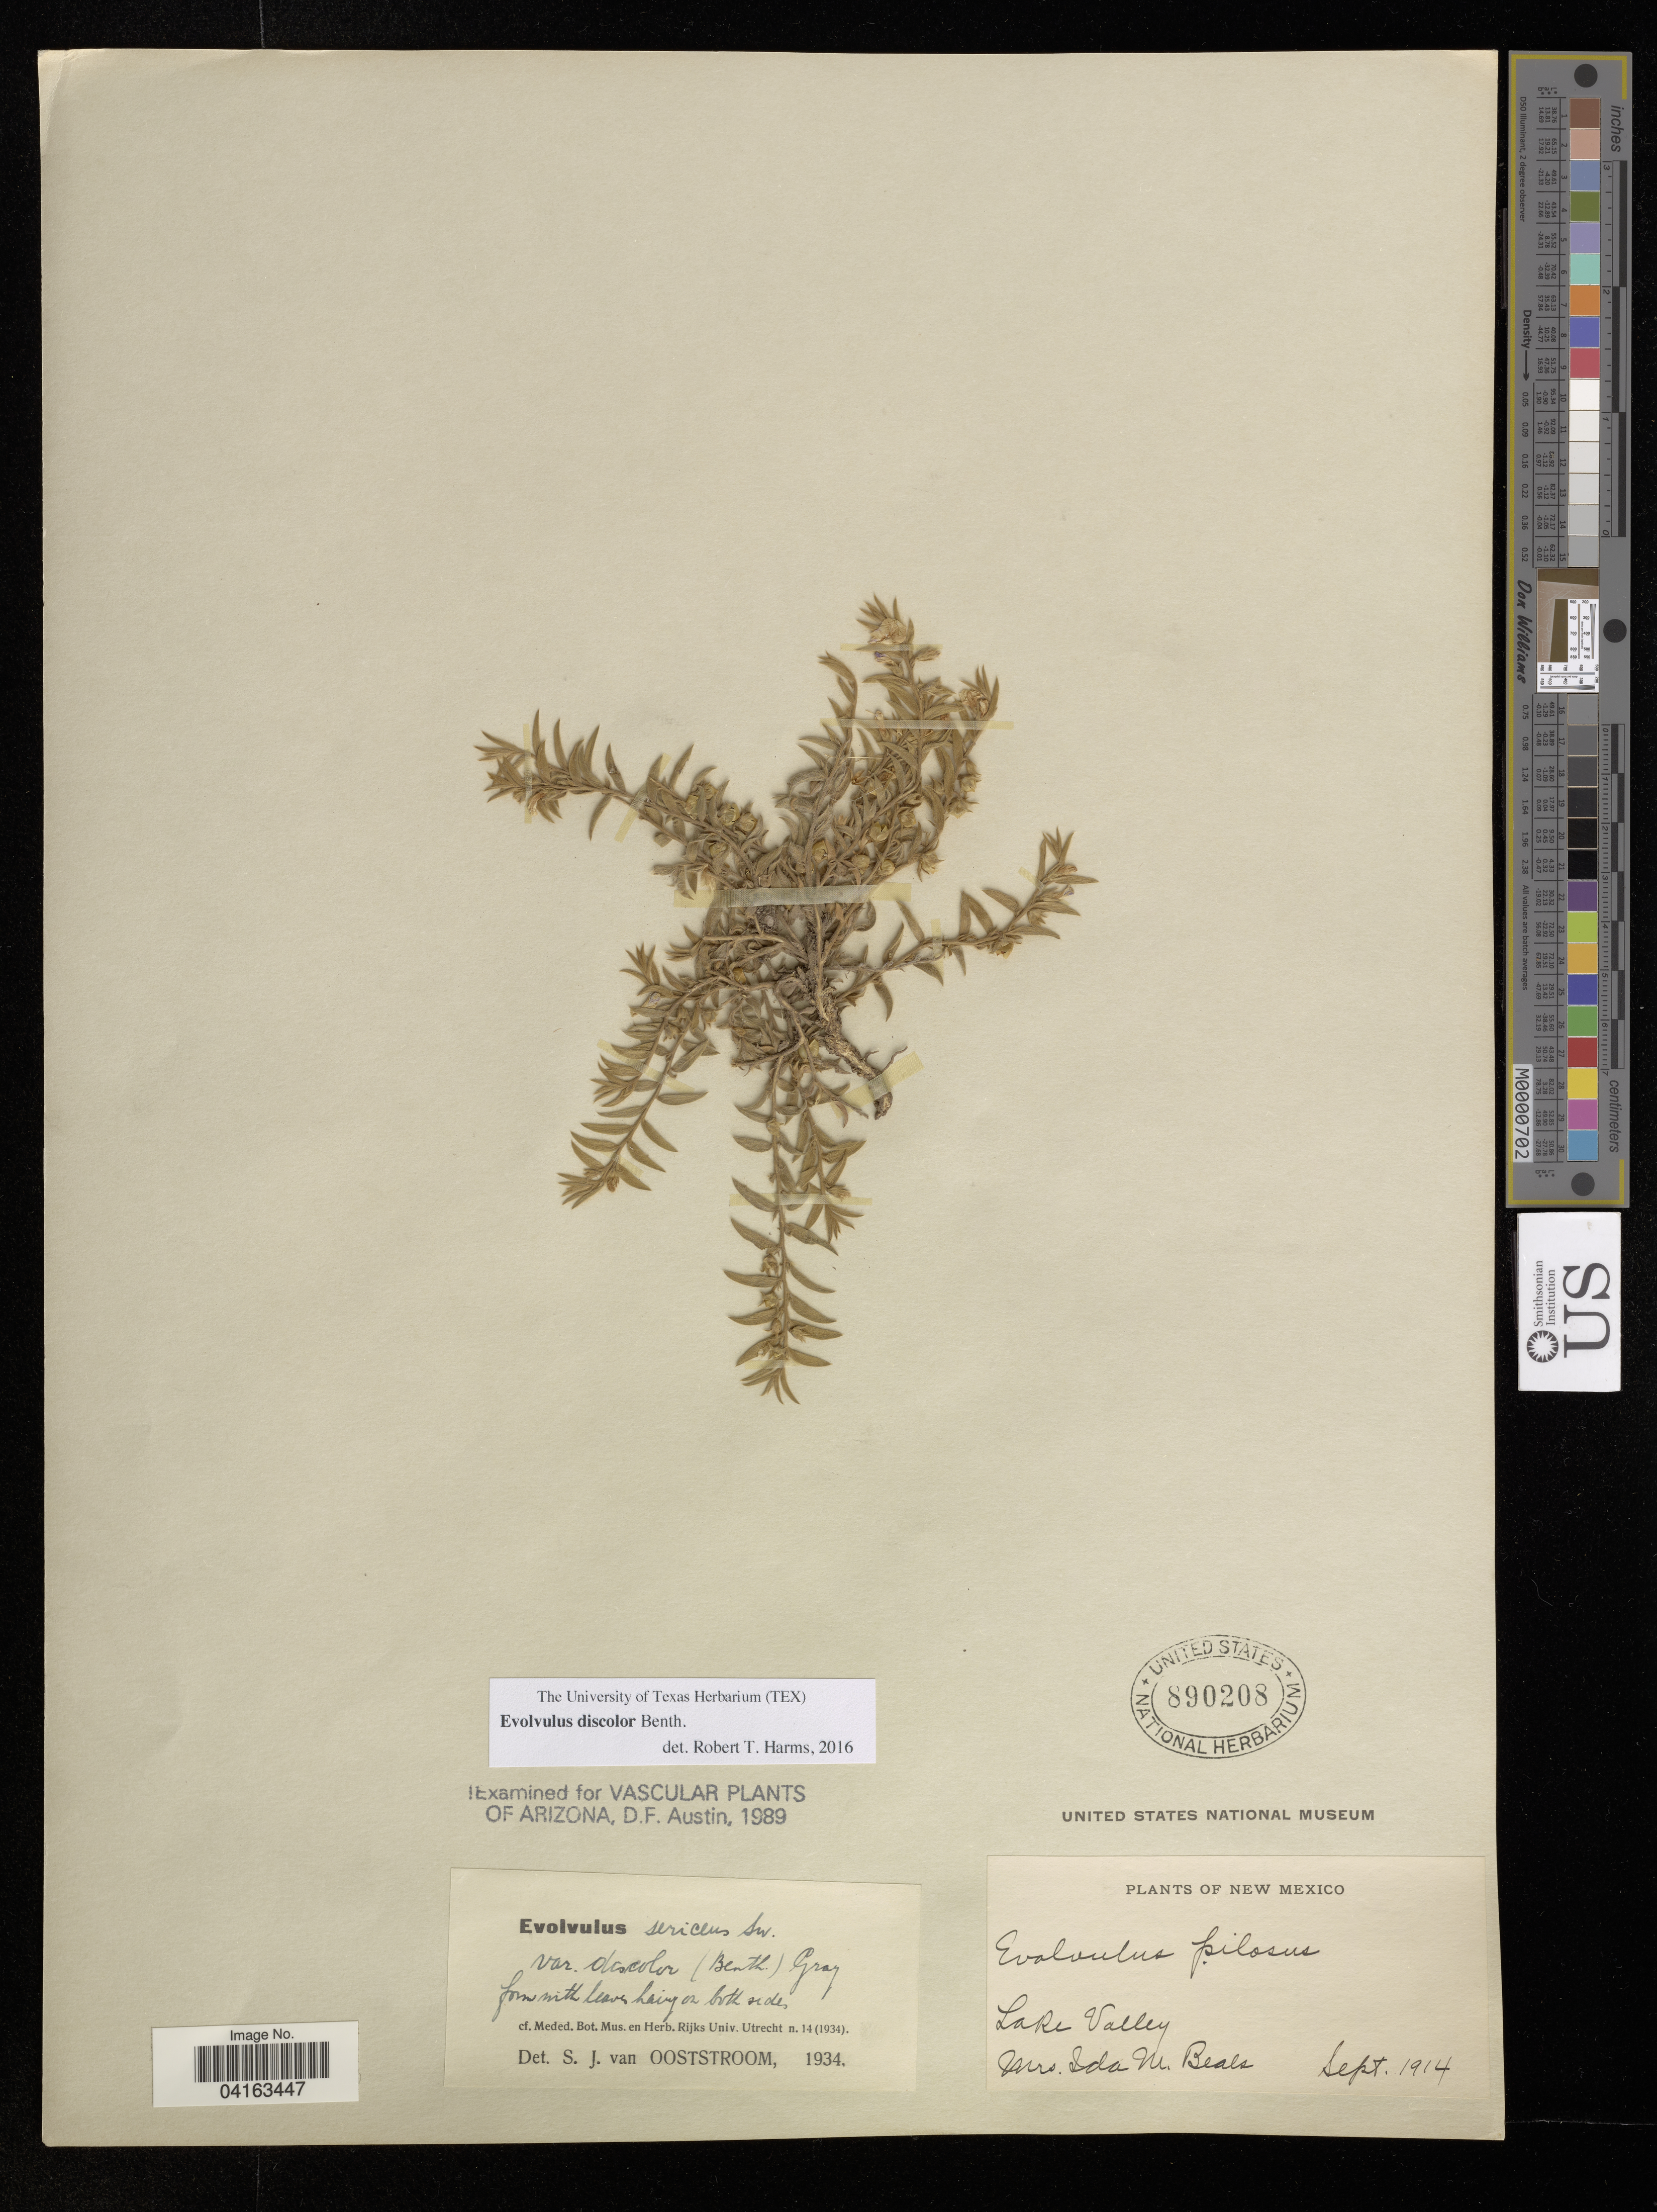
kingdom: Plantae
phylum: Tracheophyta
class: Magnoliopsida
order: Solanales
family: Convolvulaceae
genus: Evolvulus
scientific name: Evolvulus discolor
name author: Benth.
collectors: I. M. Beals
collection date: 1914-09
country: United States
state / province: New Mexico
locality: Lake Valley.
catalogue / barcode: US 890208